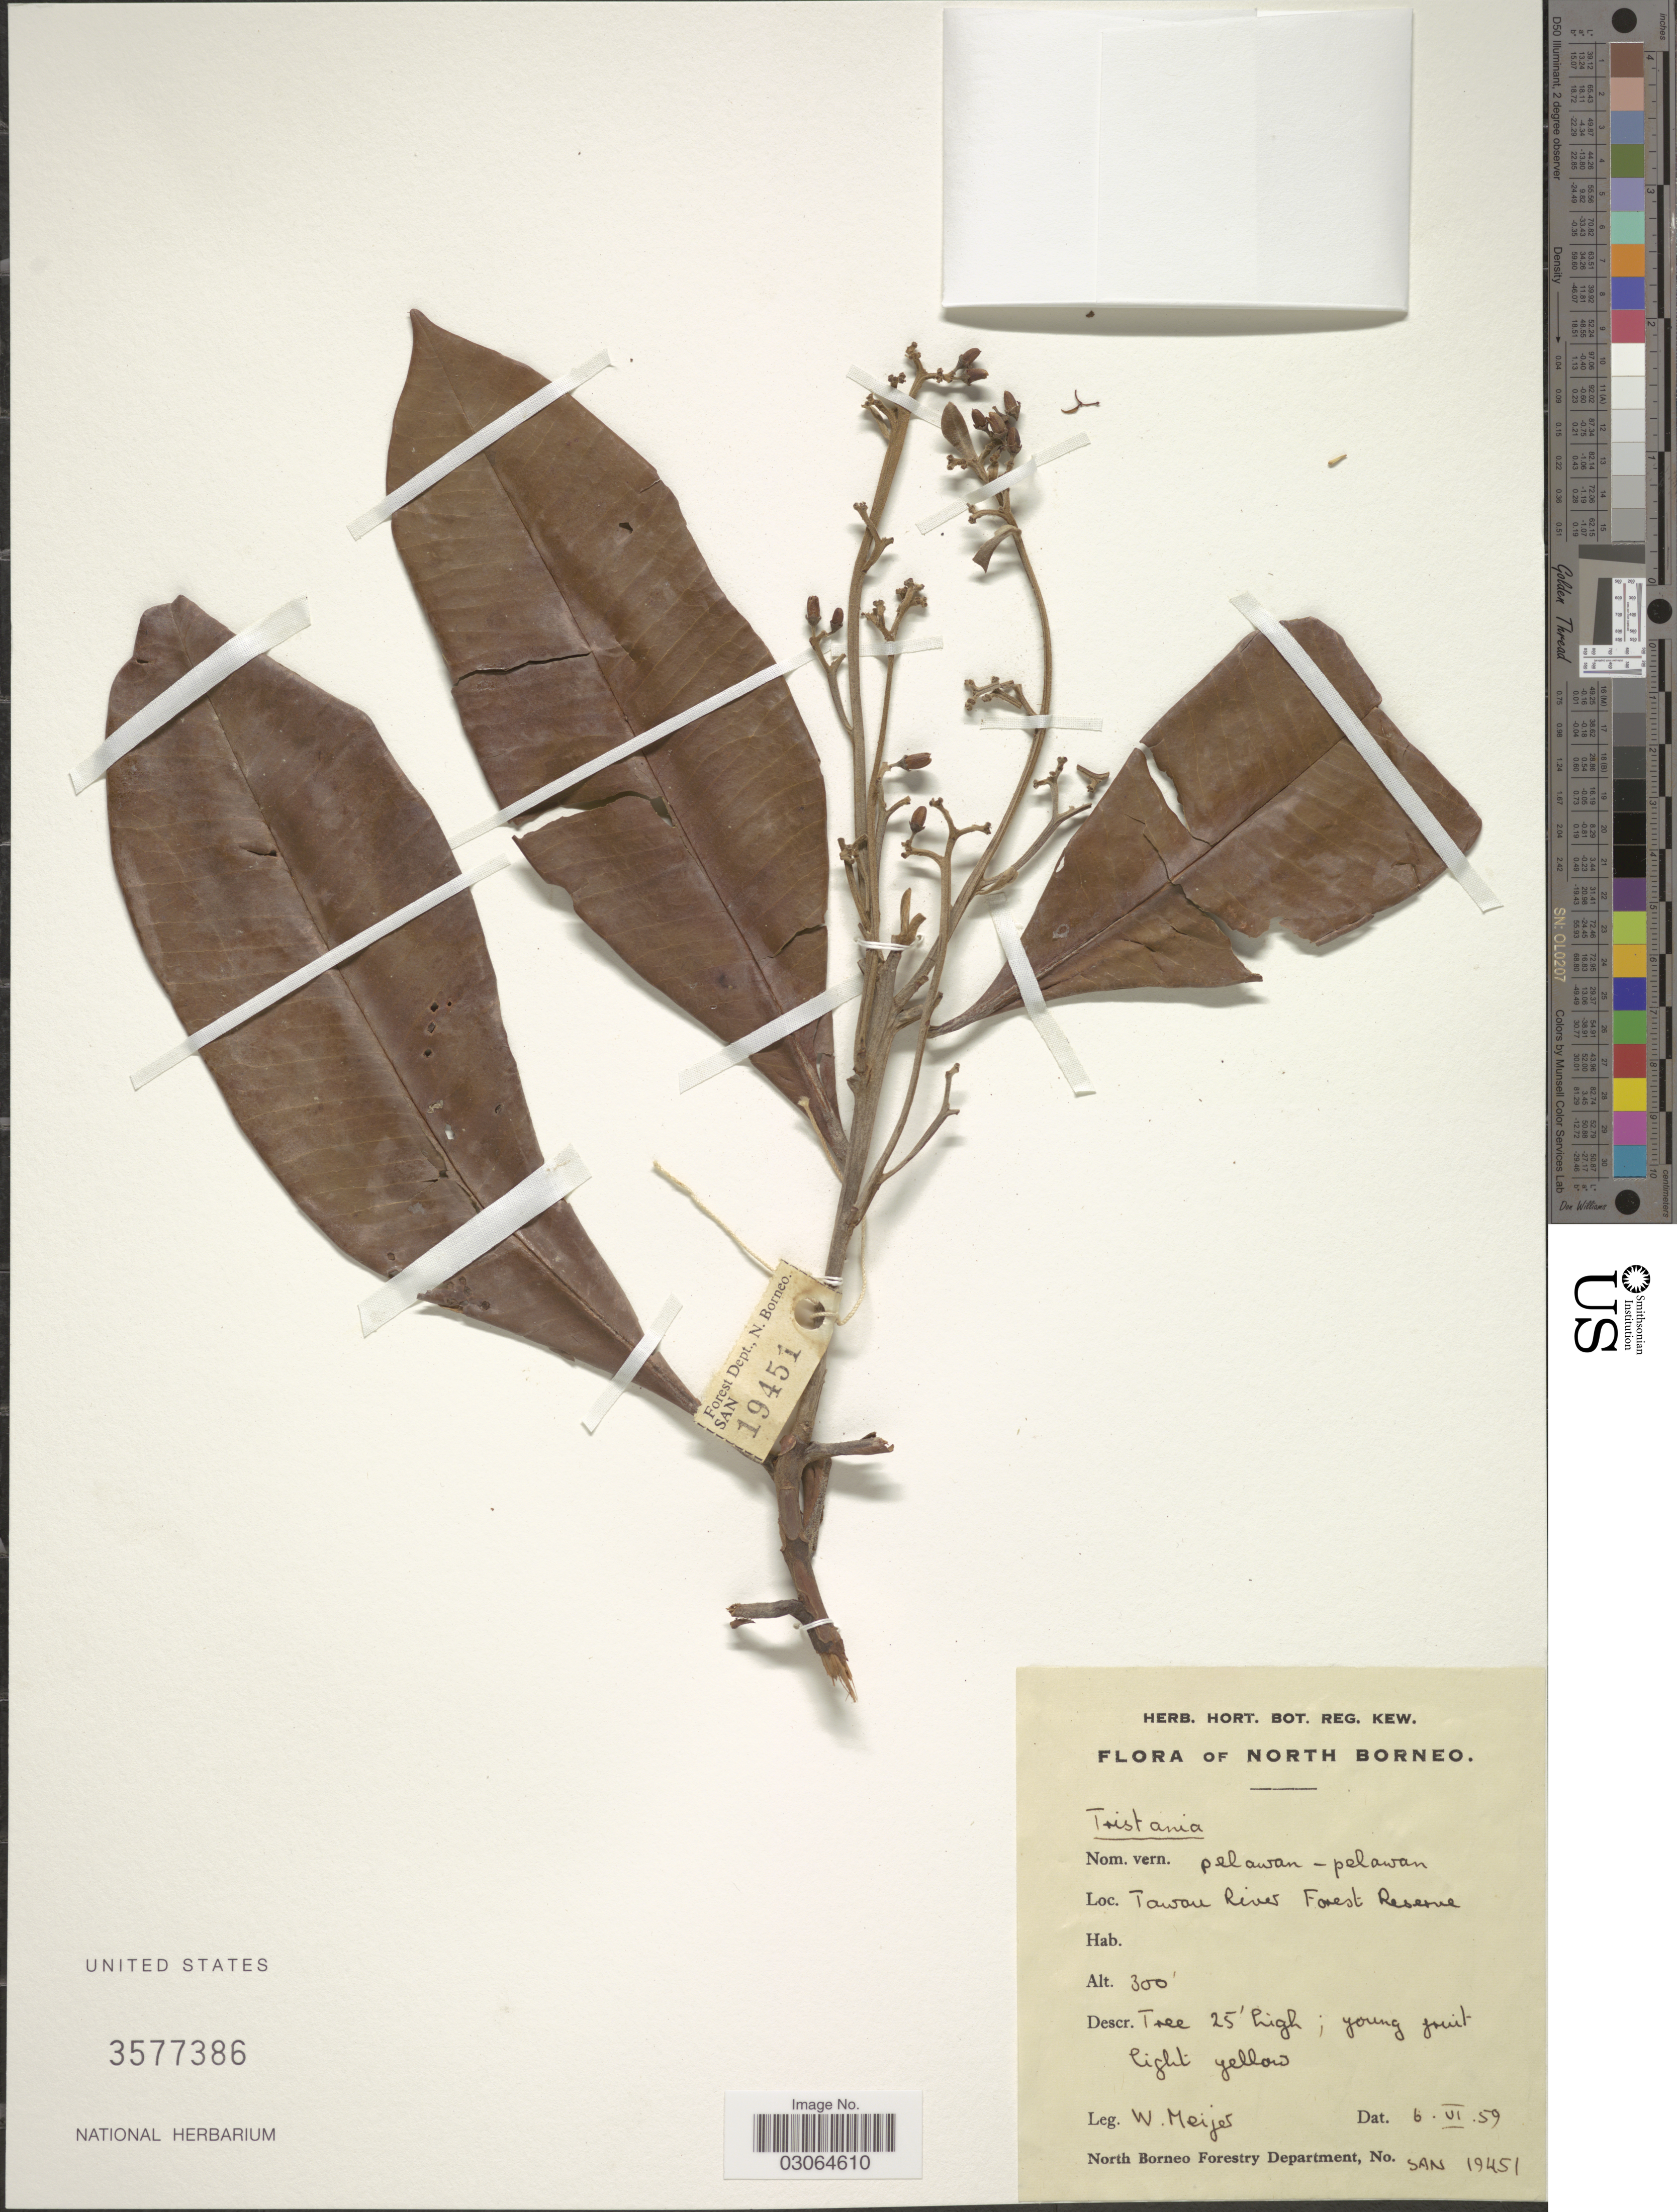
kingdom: Plantae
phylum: Tracheophyta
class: Magnoliopsida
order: Myrtales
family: Myrtaceae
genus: Tristaniopsis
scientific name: Tristaniopsis merguensis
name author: (Griff.) P.G. Wilson & J. T. Waterh.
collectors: W. Meijer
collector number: SAN19451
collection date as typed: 6/6/59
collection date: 1959-06-06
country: Malaysia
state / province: Sabah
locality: North Borneo. Tawau River Forest Reserve.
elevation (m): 91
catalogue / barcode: US 3577386